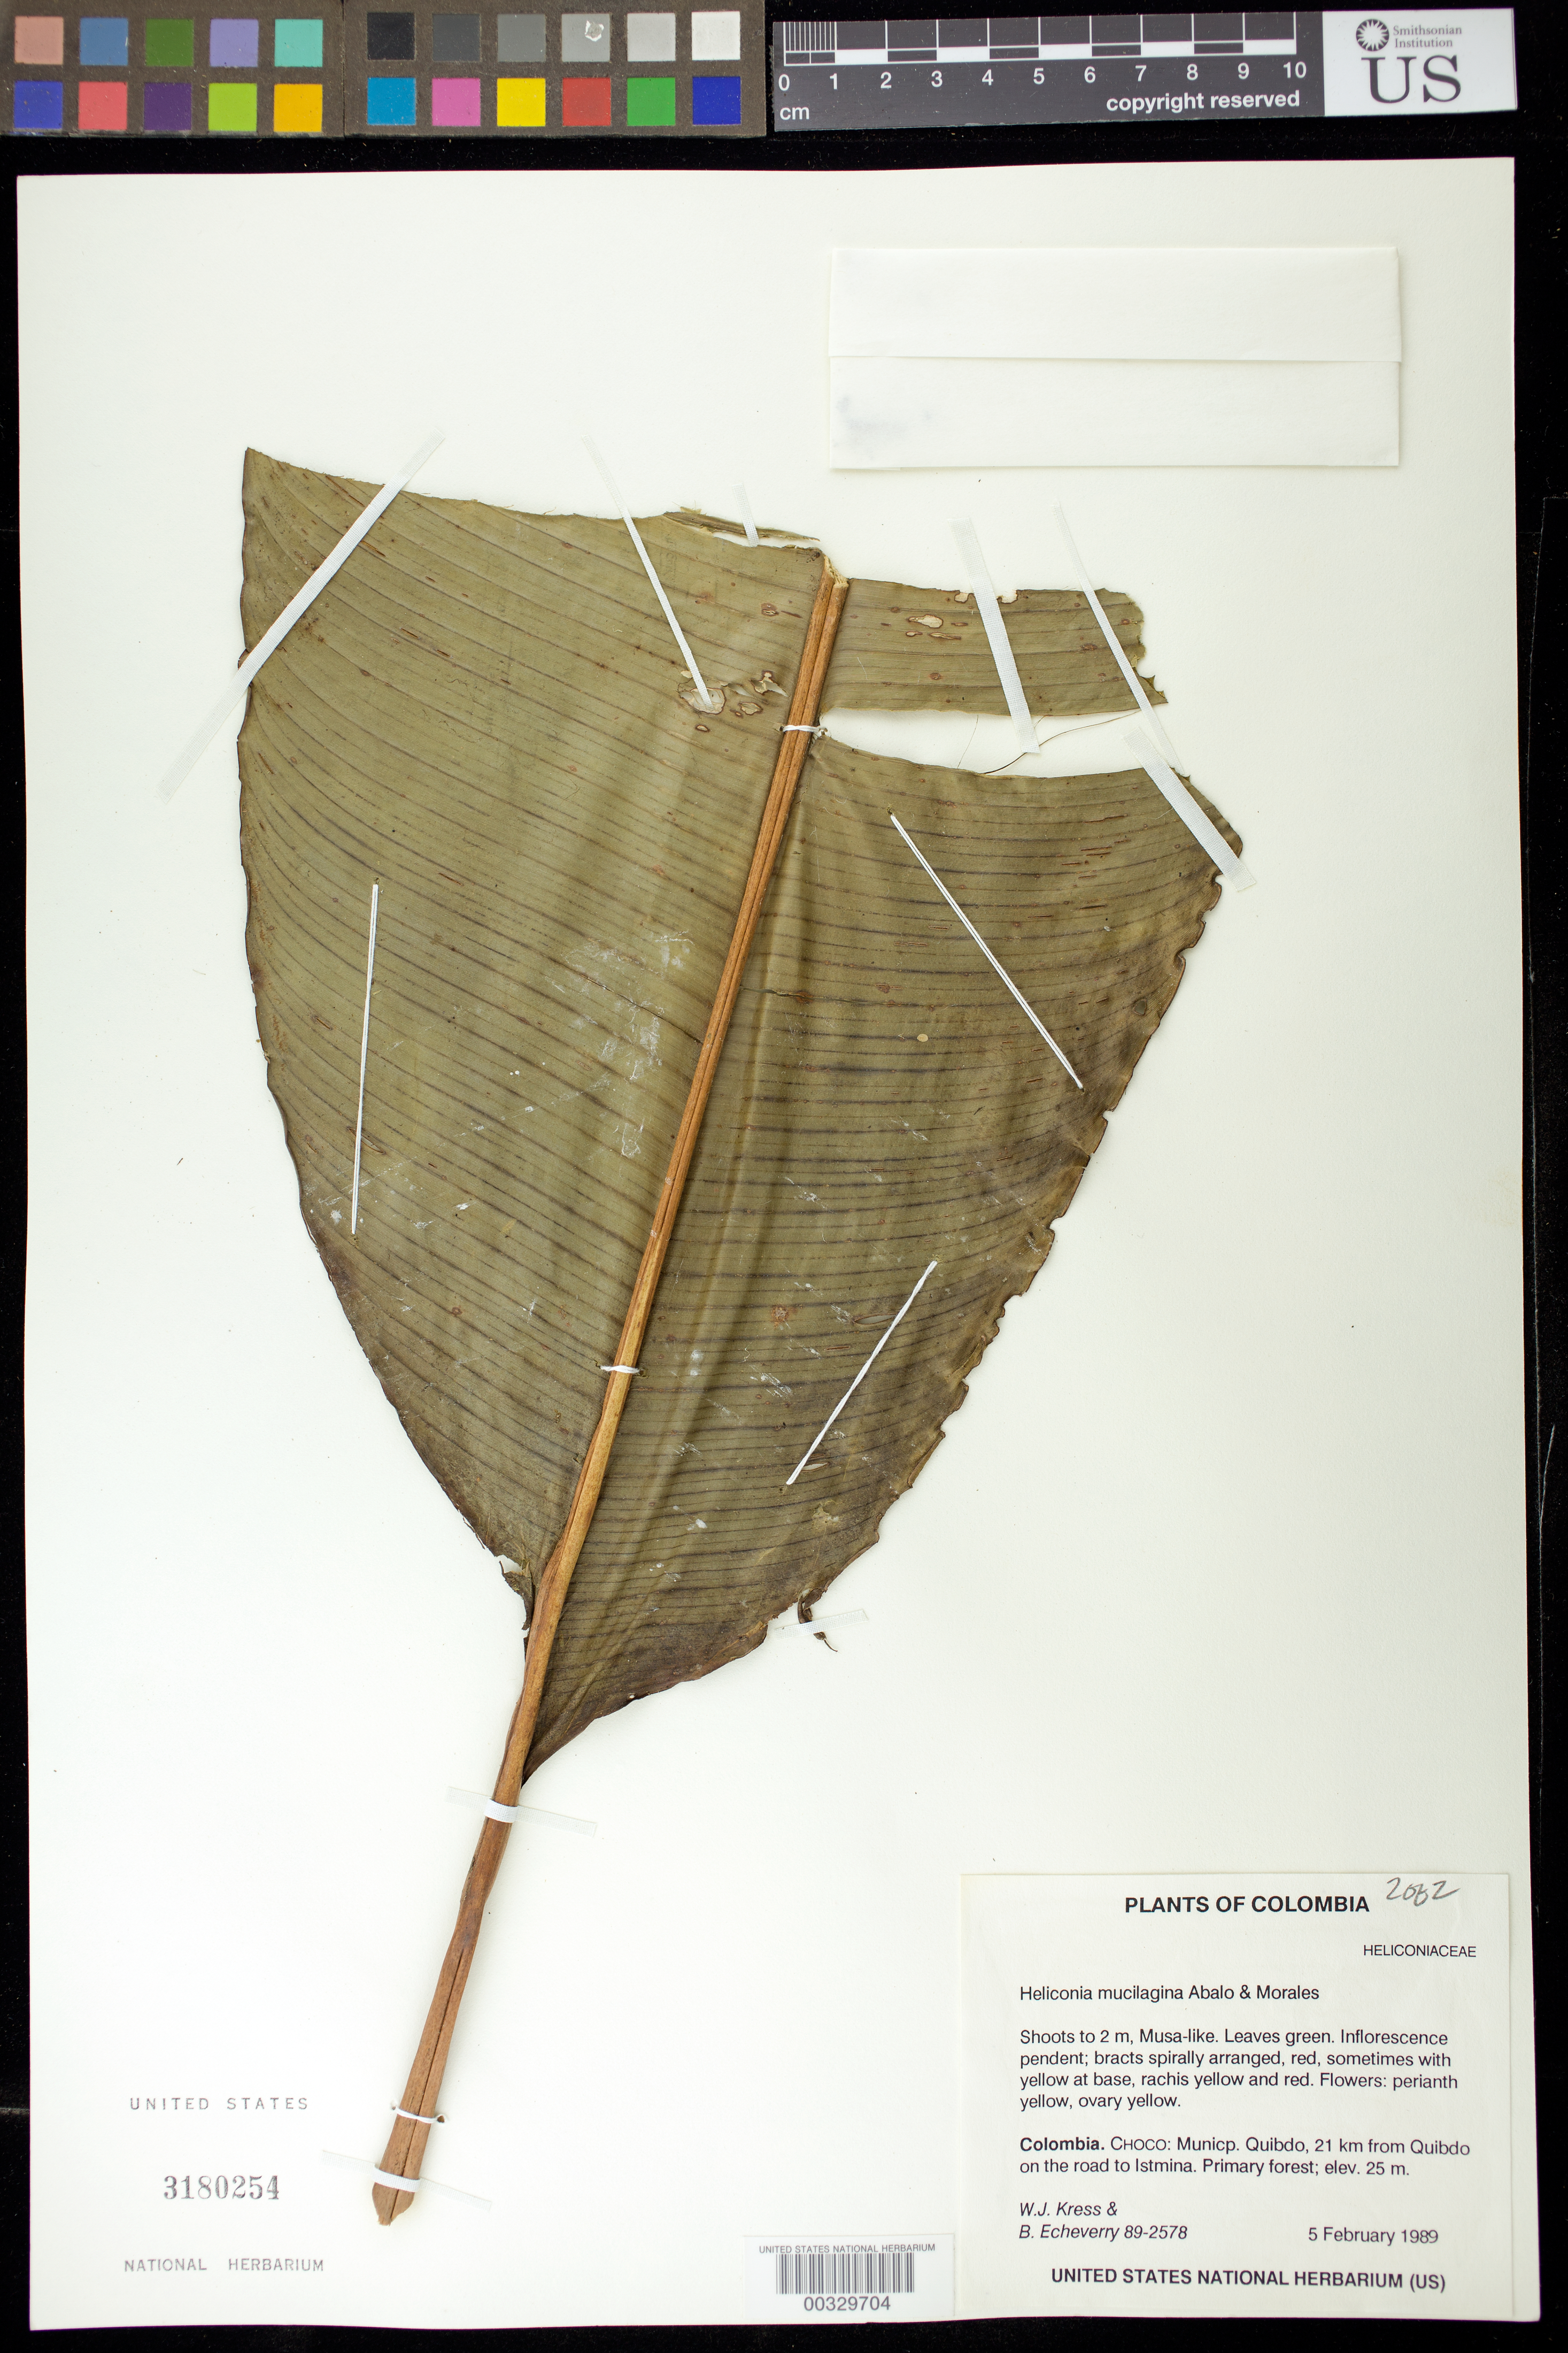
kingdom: Plantae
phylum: Tracheophyta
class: Liliopsida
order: Zingiberales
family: Heliconiaceae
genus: Heliconia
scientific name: Heliconia mucilagina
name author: Abalo & G. Morales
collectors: W. J. Kress & B. Echeverry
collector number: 89-2578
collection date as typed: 05 Feb 1989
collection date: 1989-02-05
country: Colombia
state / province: Chocó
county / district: Quibdó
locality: Mun of Quibdo, 21 km from Quibdo on road to IstMina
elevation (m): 25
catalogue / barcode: US 3180254